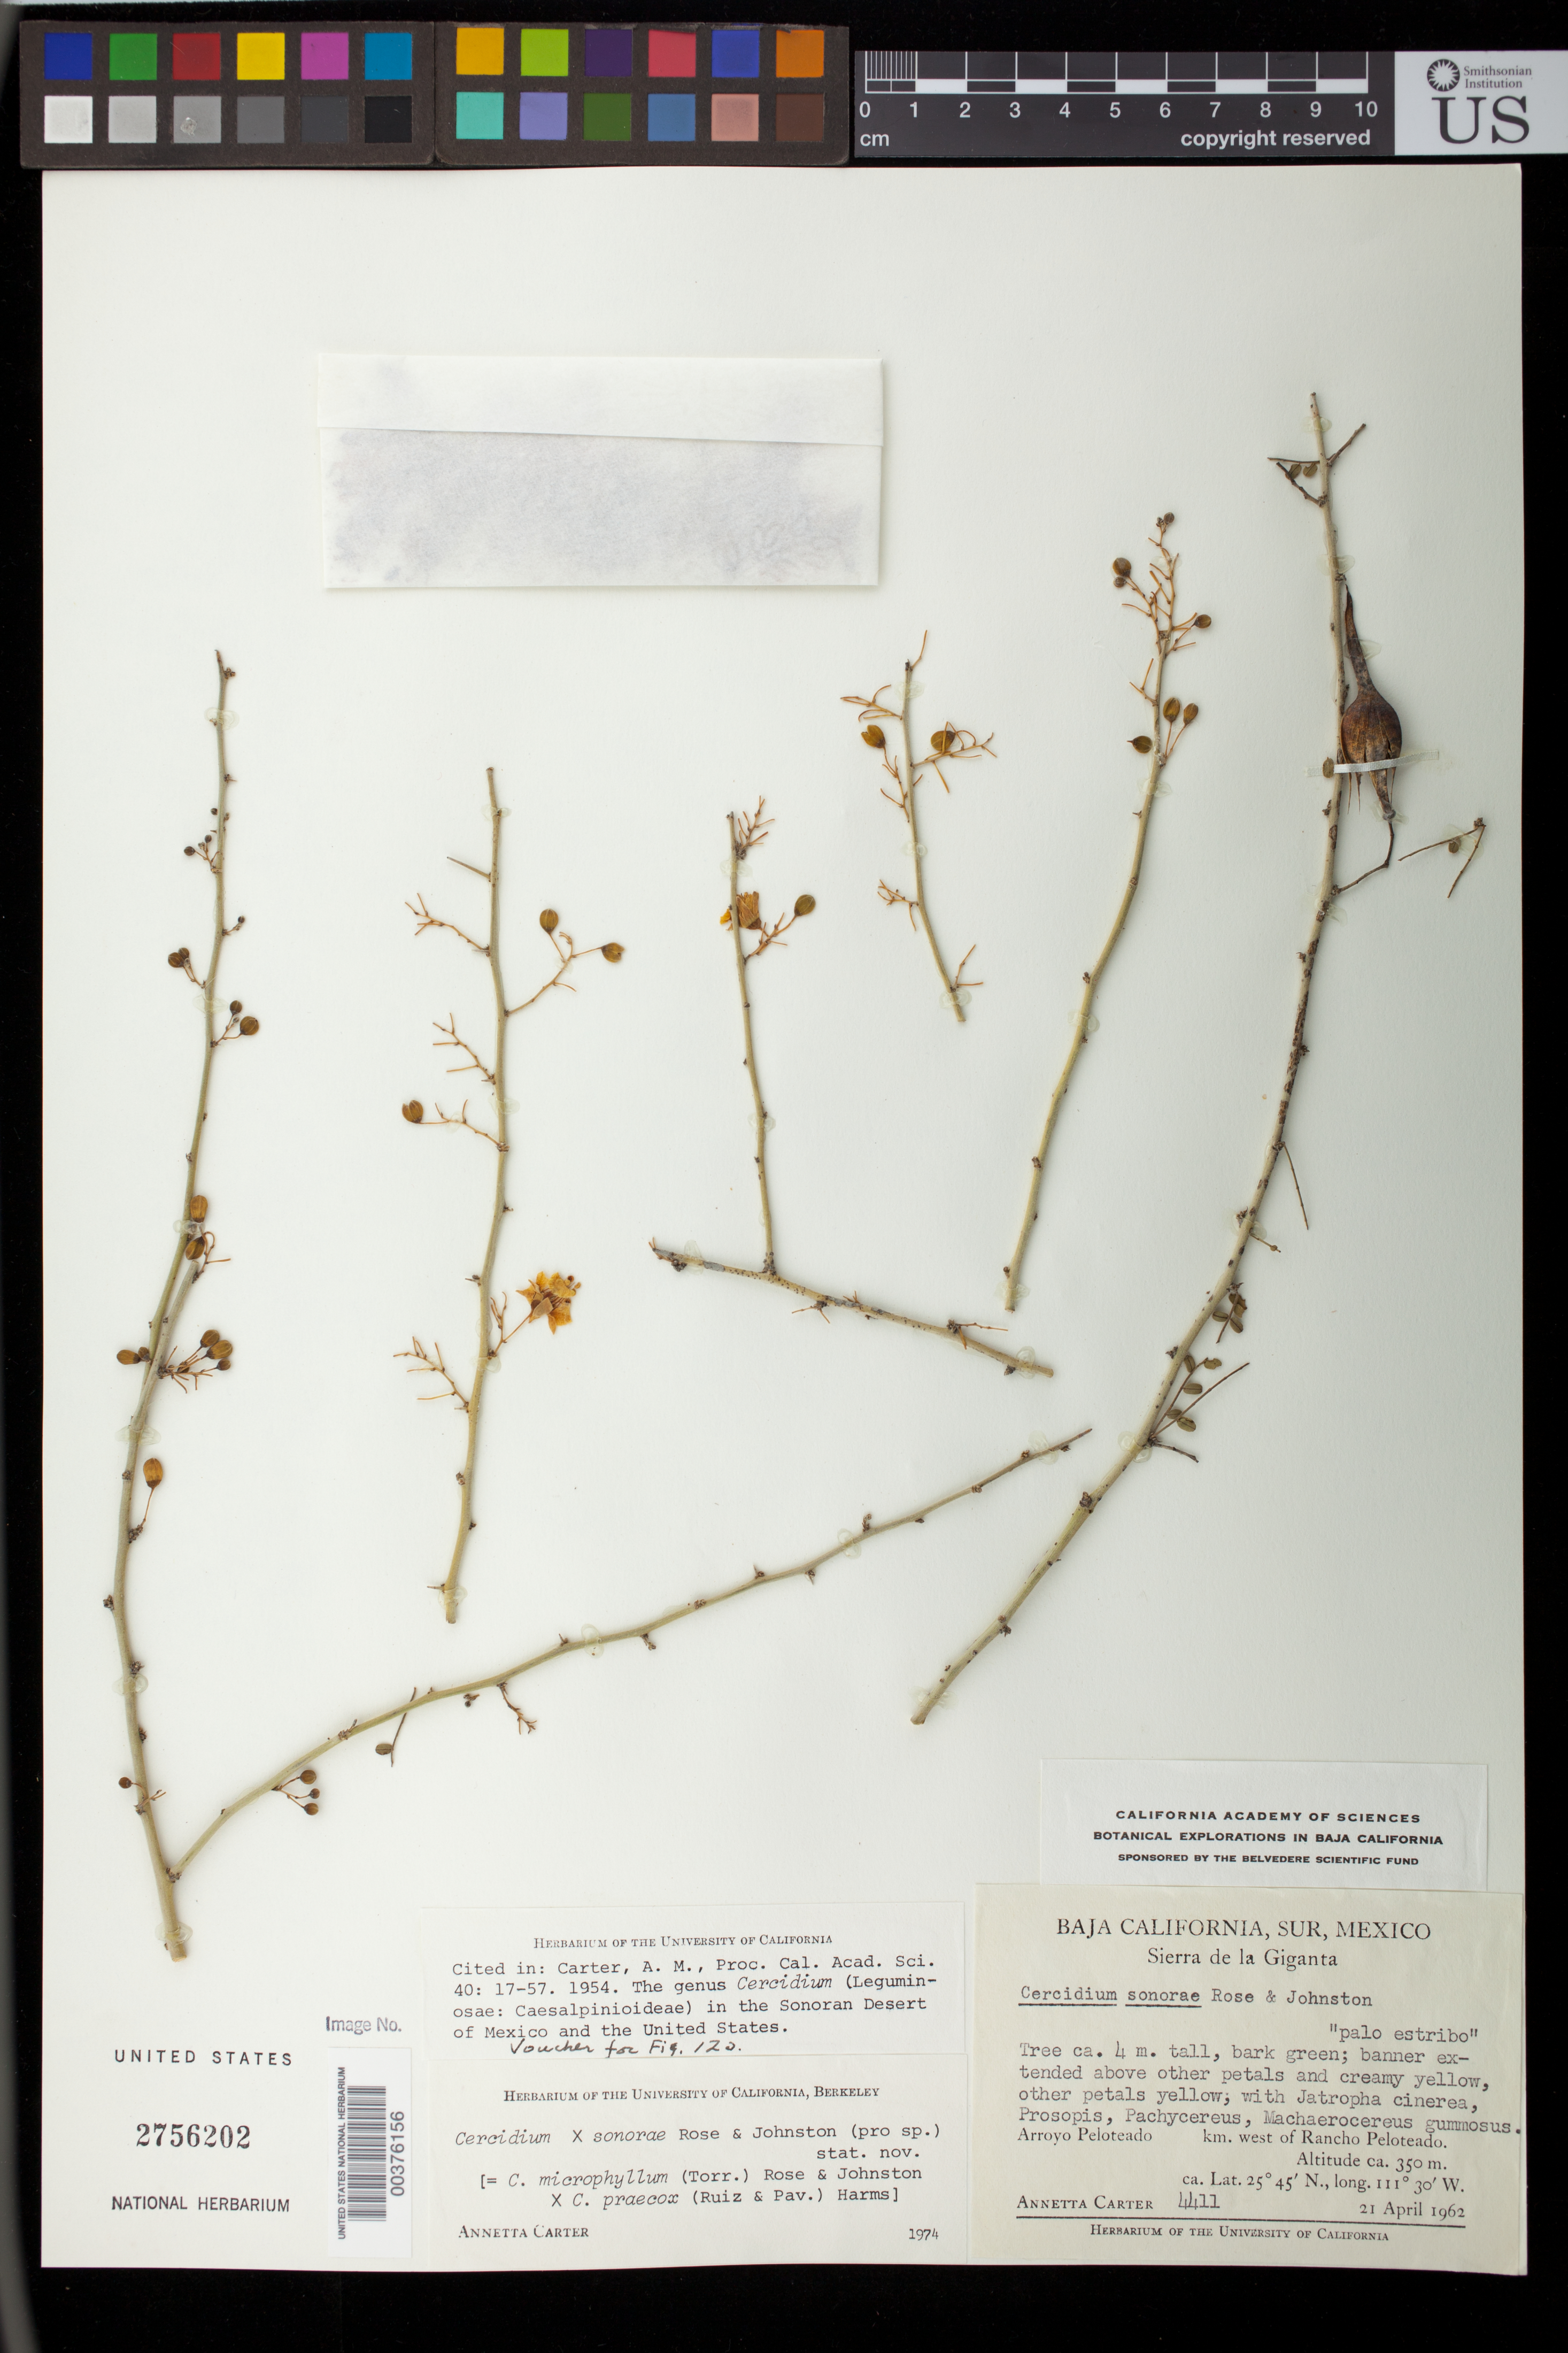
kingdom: Plantae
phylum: Tracheophyta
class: Magnoliopsida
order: Fabales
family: Fabaceae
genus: Parkinsonia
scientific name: Parkinsonia x sonorae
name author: (Rose & I.M. Johnst.) J.E. Hawkins & Felger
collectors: A. M. Carter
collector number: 4411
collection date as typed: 21 Apr 1962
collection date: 1962-04-21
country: Mexico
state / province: Baja California Sur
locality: Arroyo Peloteado west of Rancho Peloteado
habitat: with Jatropha cinerea, prosopis, Pachycereus, Machaerocereus gummosus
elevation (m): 350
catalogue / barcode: US 2756202